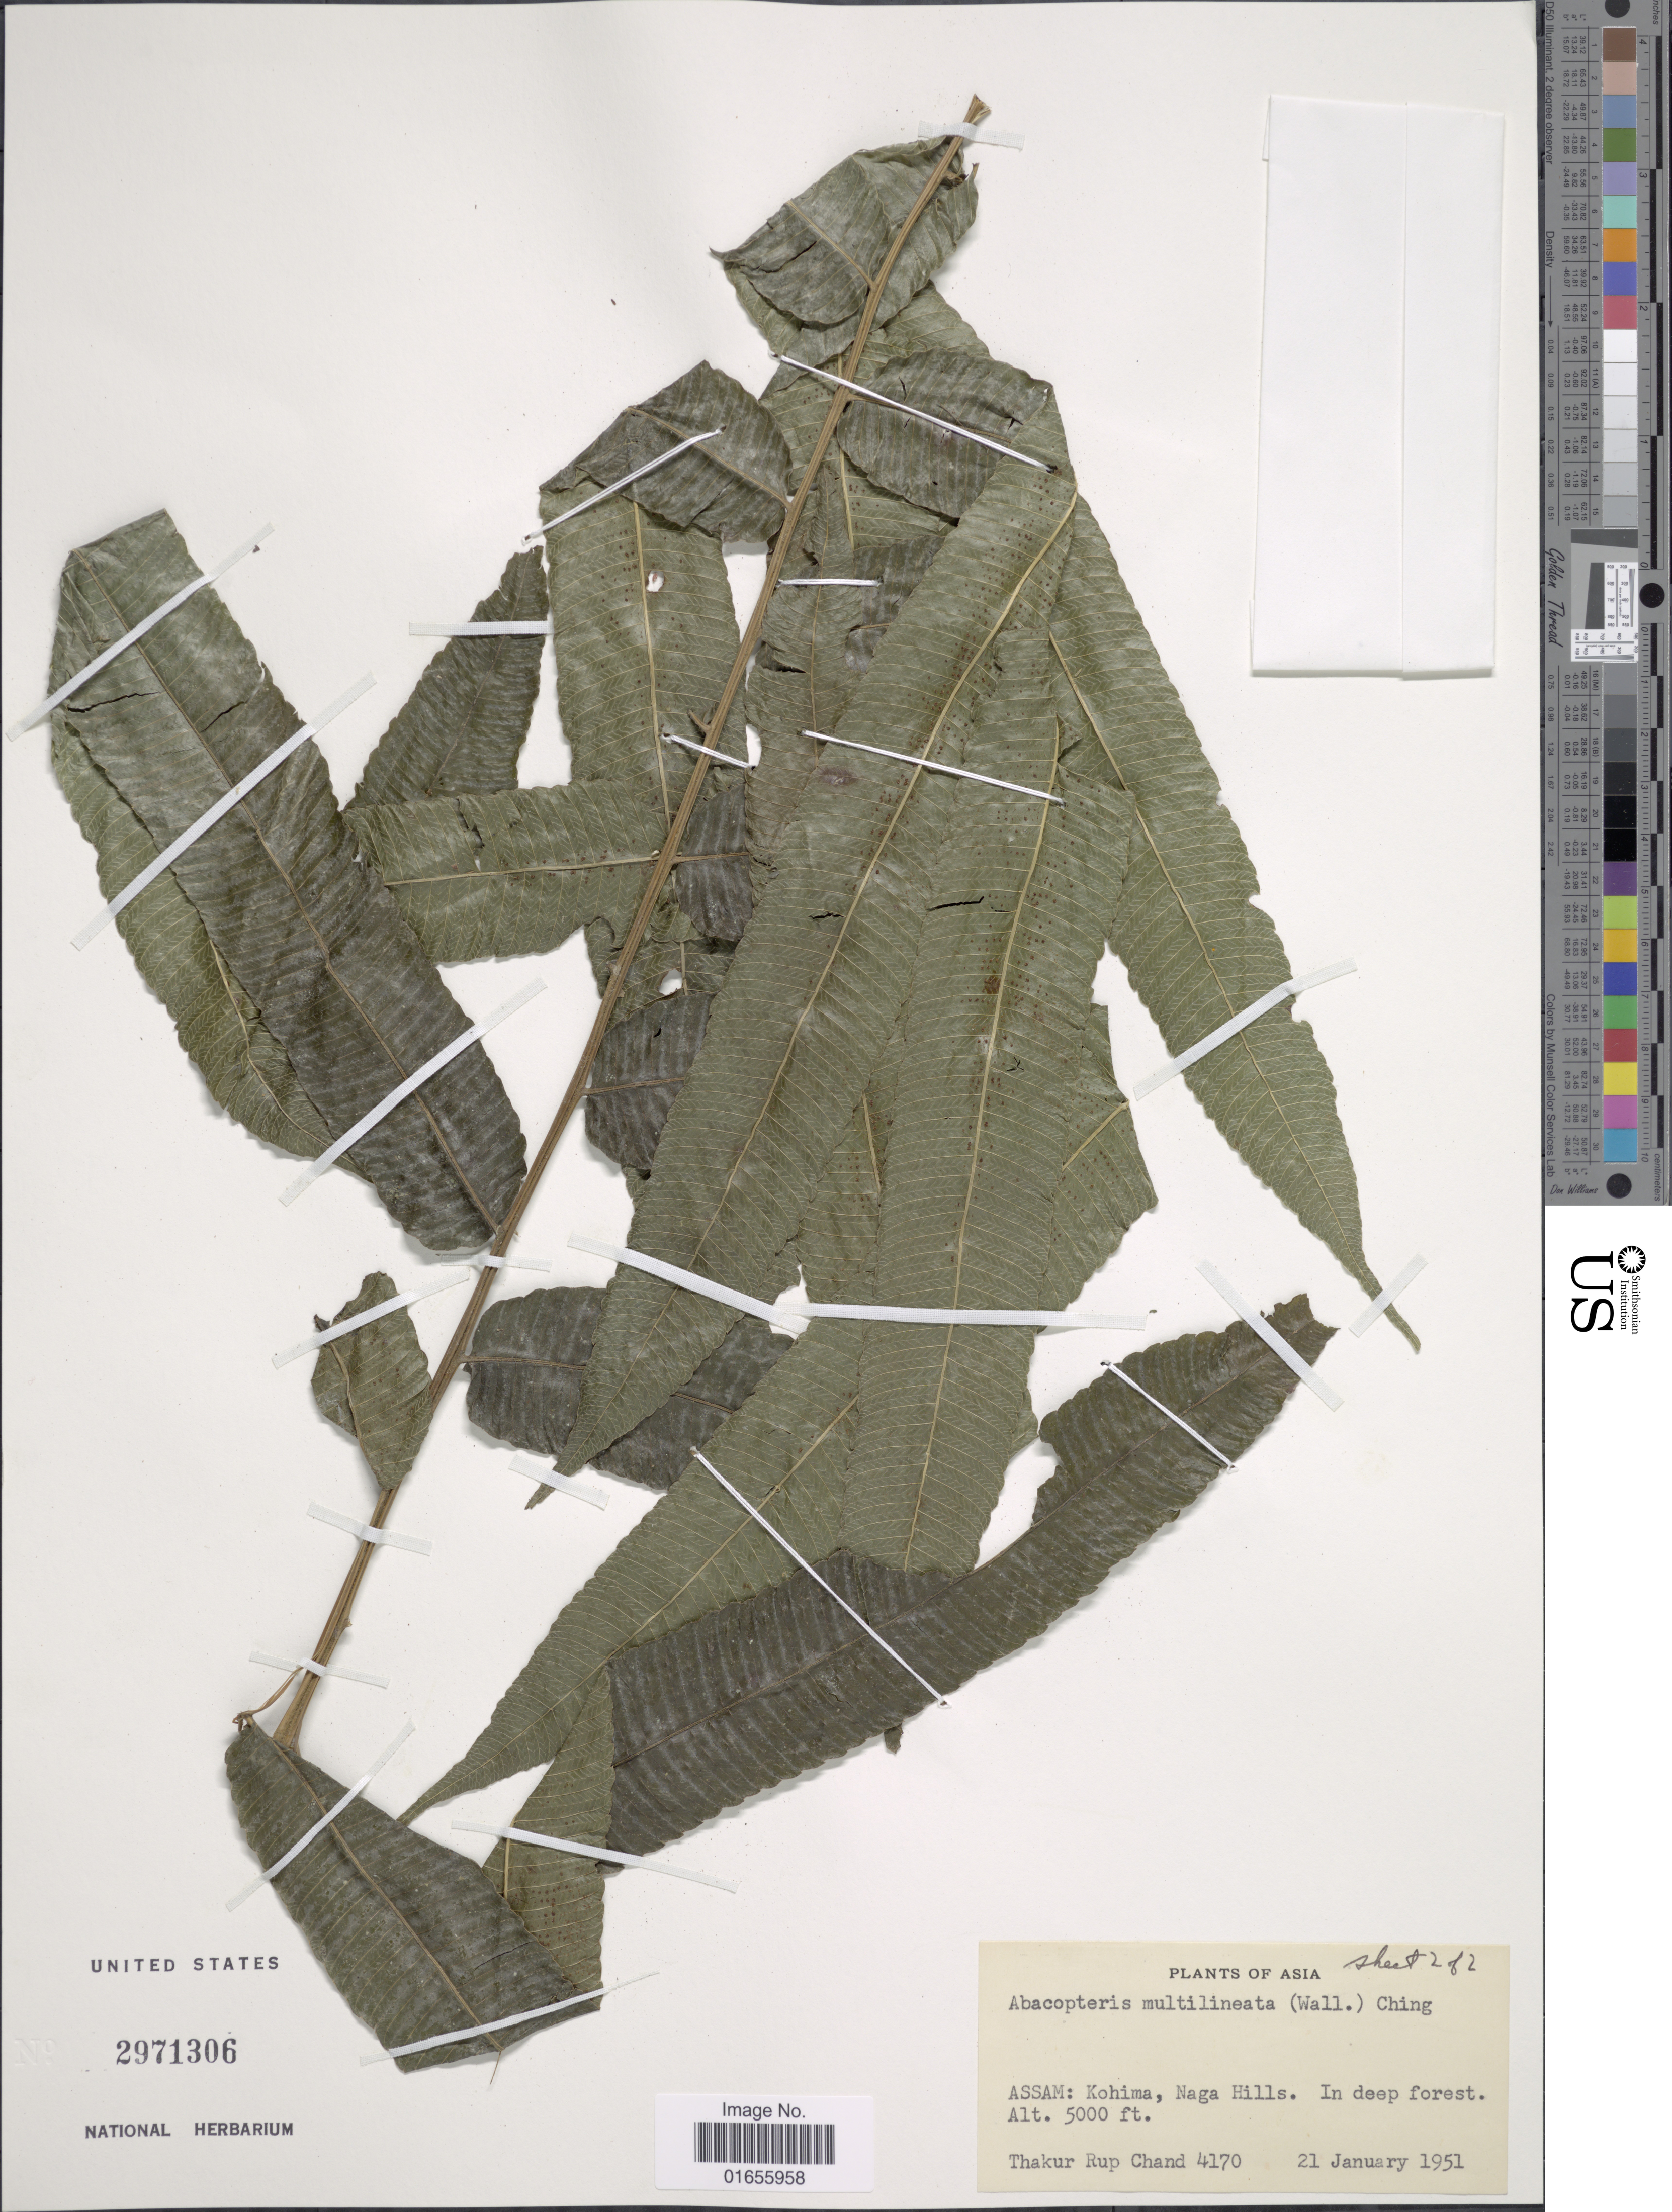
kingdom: Plantae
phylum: Tracheophyta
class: Polypodiopsida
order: Polypodiales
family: Thelypteridaceae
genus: Pronephrium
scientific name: Pronephrium nudatum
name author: (Roxb.) Holttum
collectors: T. R. Chand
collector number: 4170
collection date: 1951-01-21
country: India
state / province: Nagaland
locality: Kohima, Naga Hills. In deep forest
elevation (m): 1524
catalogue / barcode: US 2971306